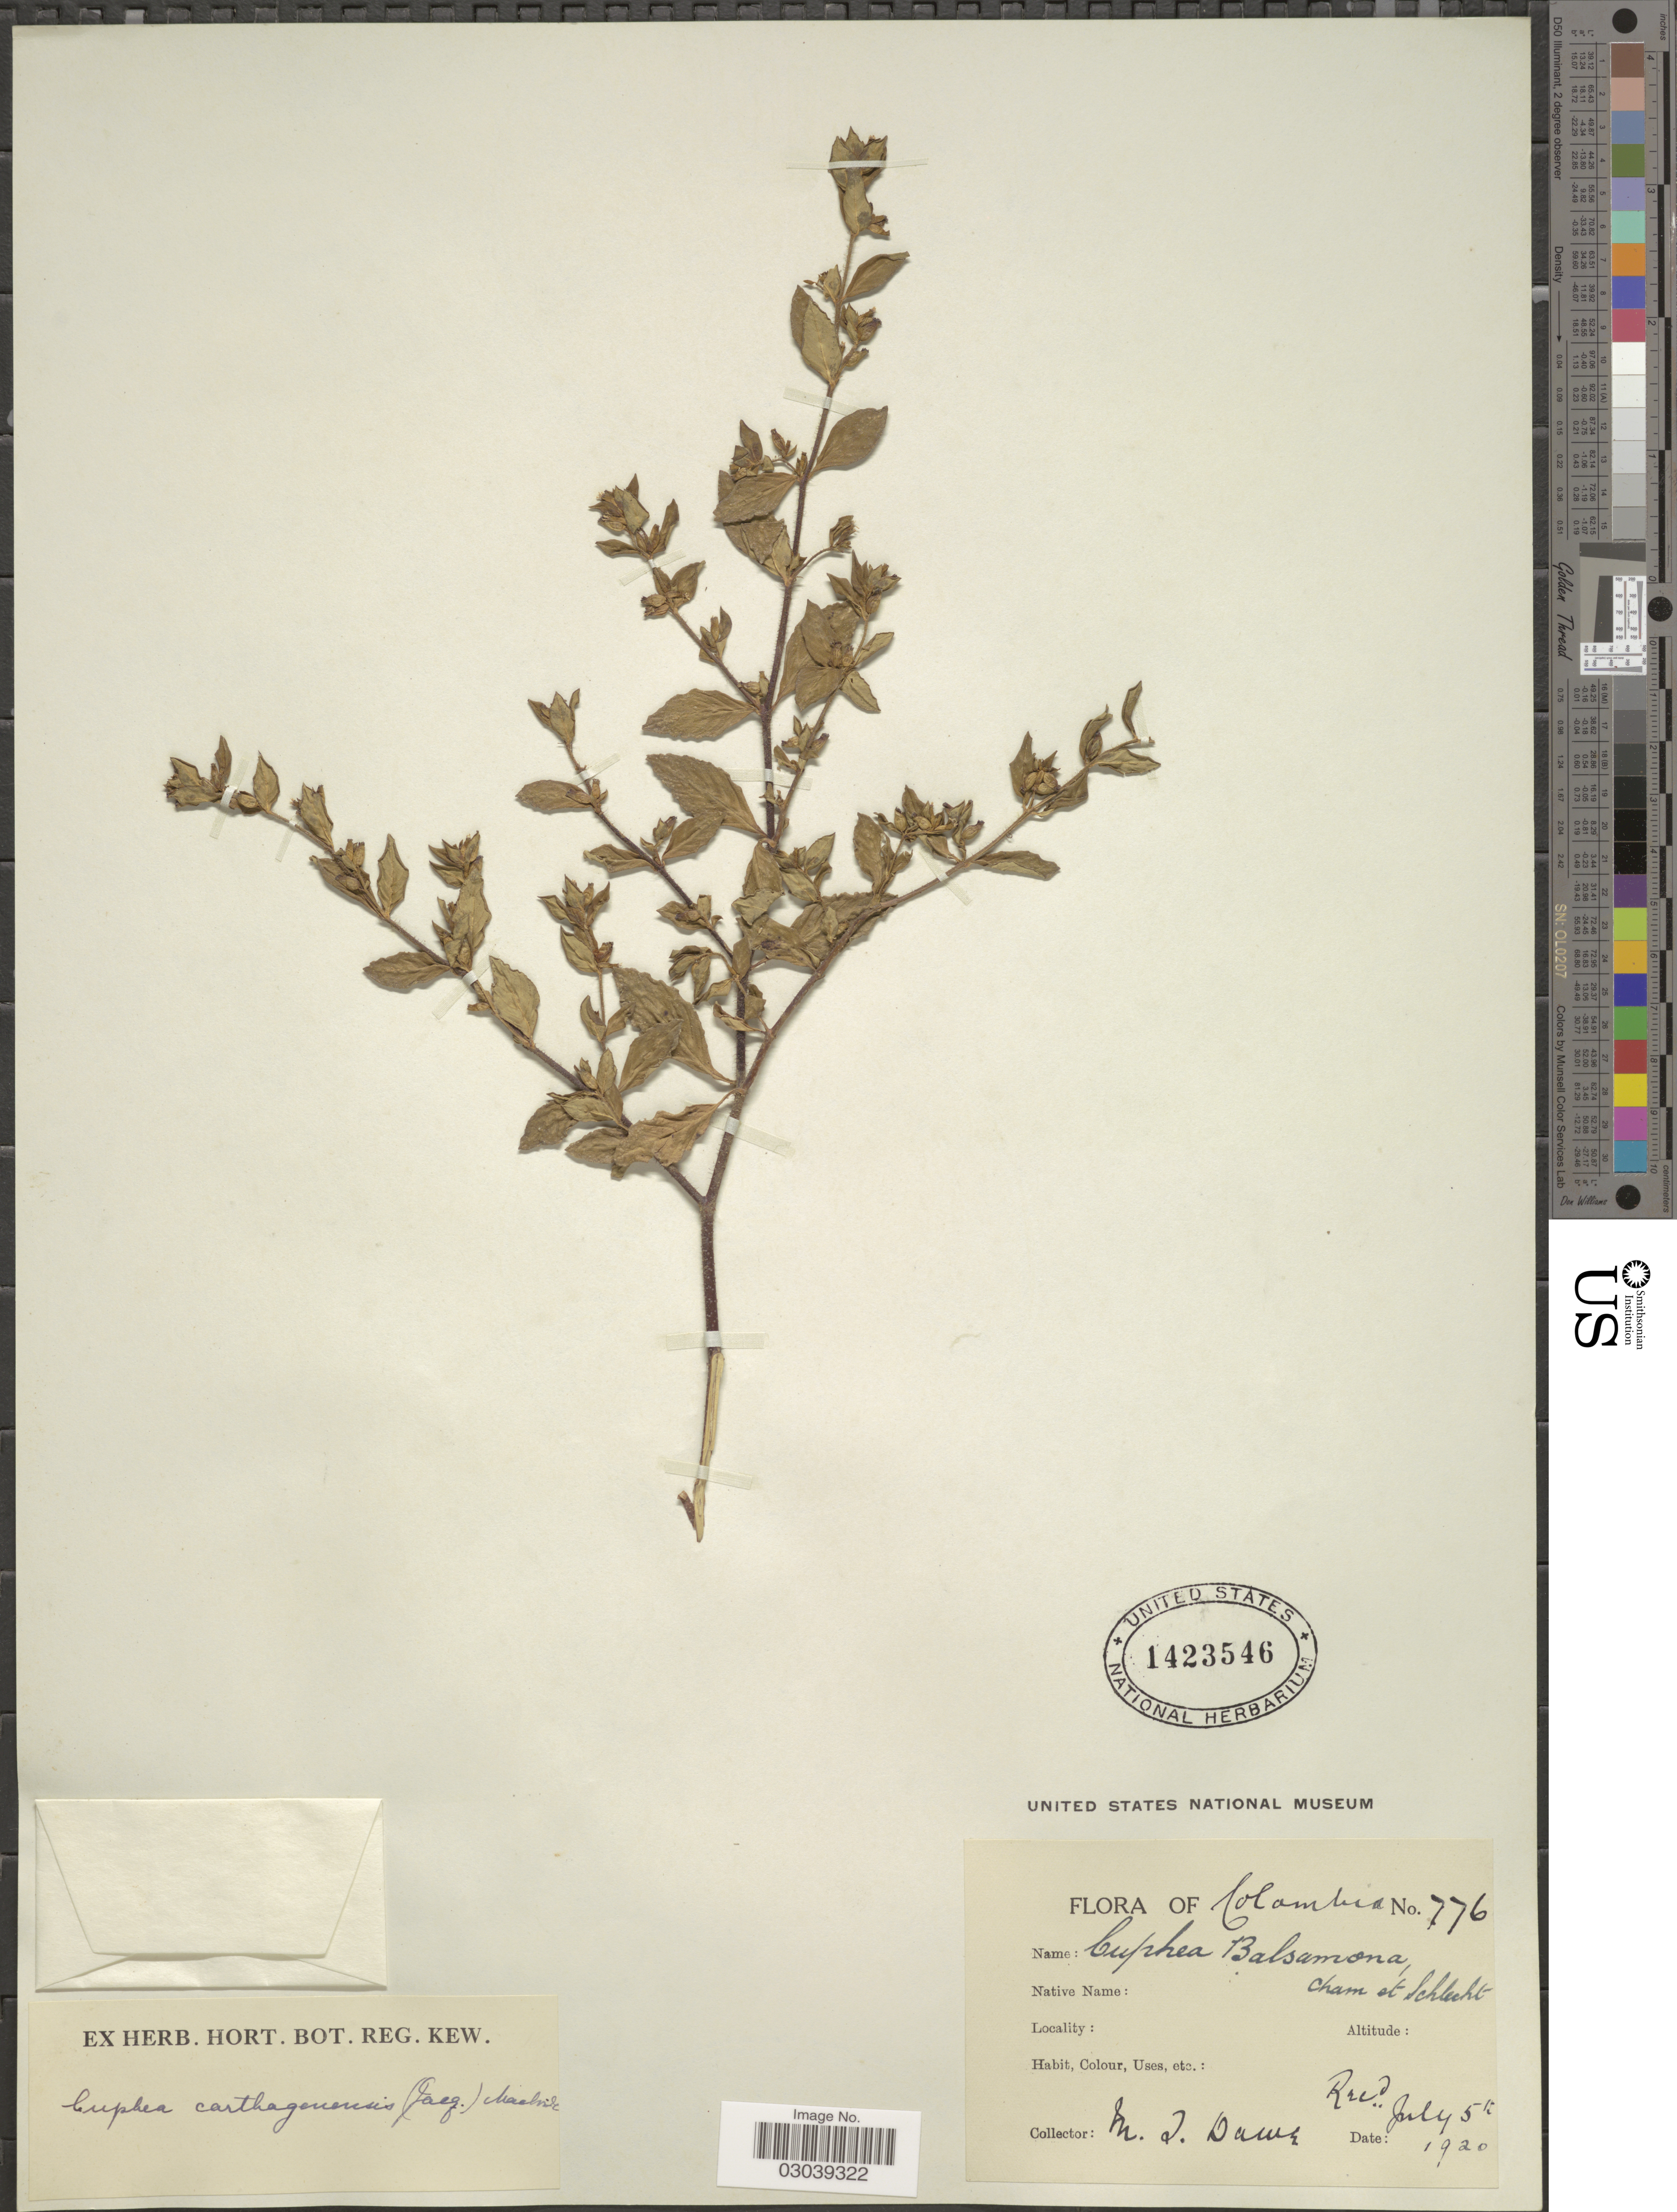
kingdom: Plantae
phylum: Tracheophyta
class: Magnoliopsida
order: Myrtales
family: Lythraceae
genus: Cuphea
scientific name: Cuphea carthagenensis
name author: (Jacq.) J.F. Macbr.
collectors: M. T. Dawe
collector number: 776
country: Colombia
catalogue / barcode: US 1423546